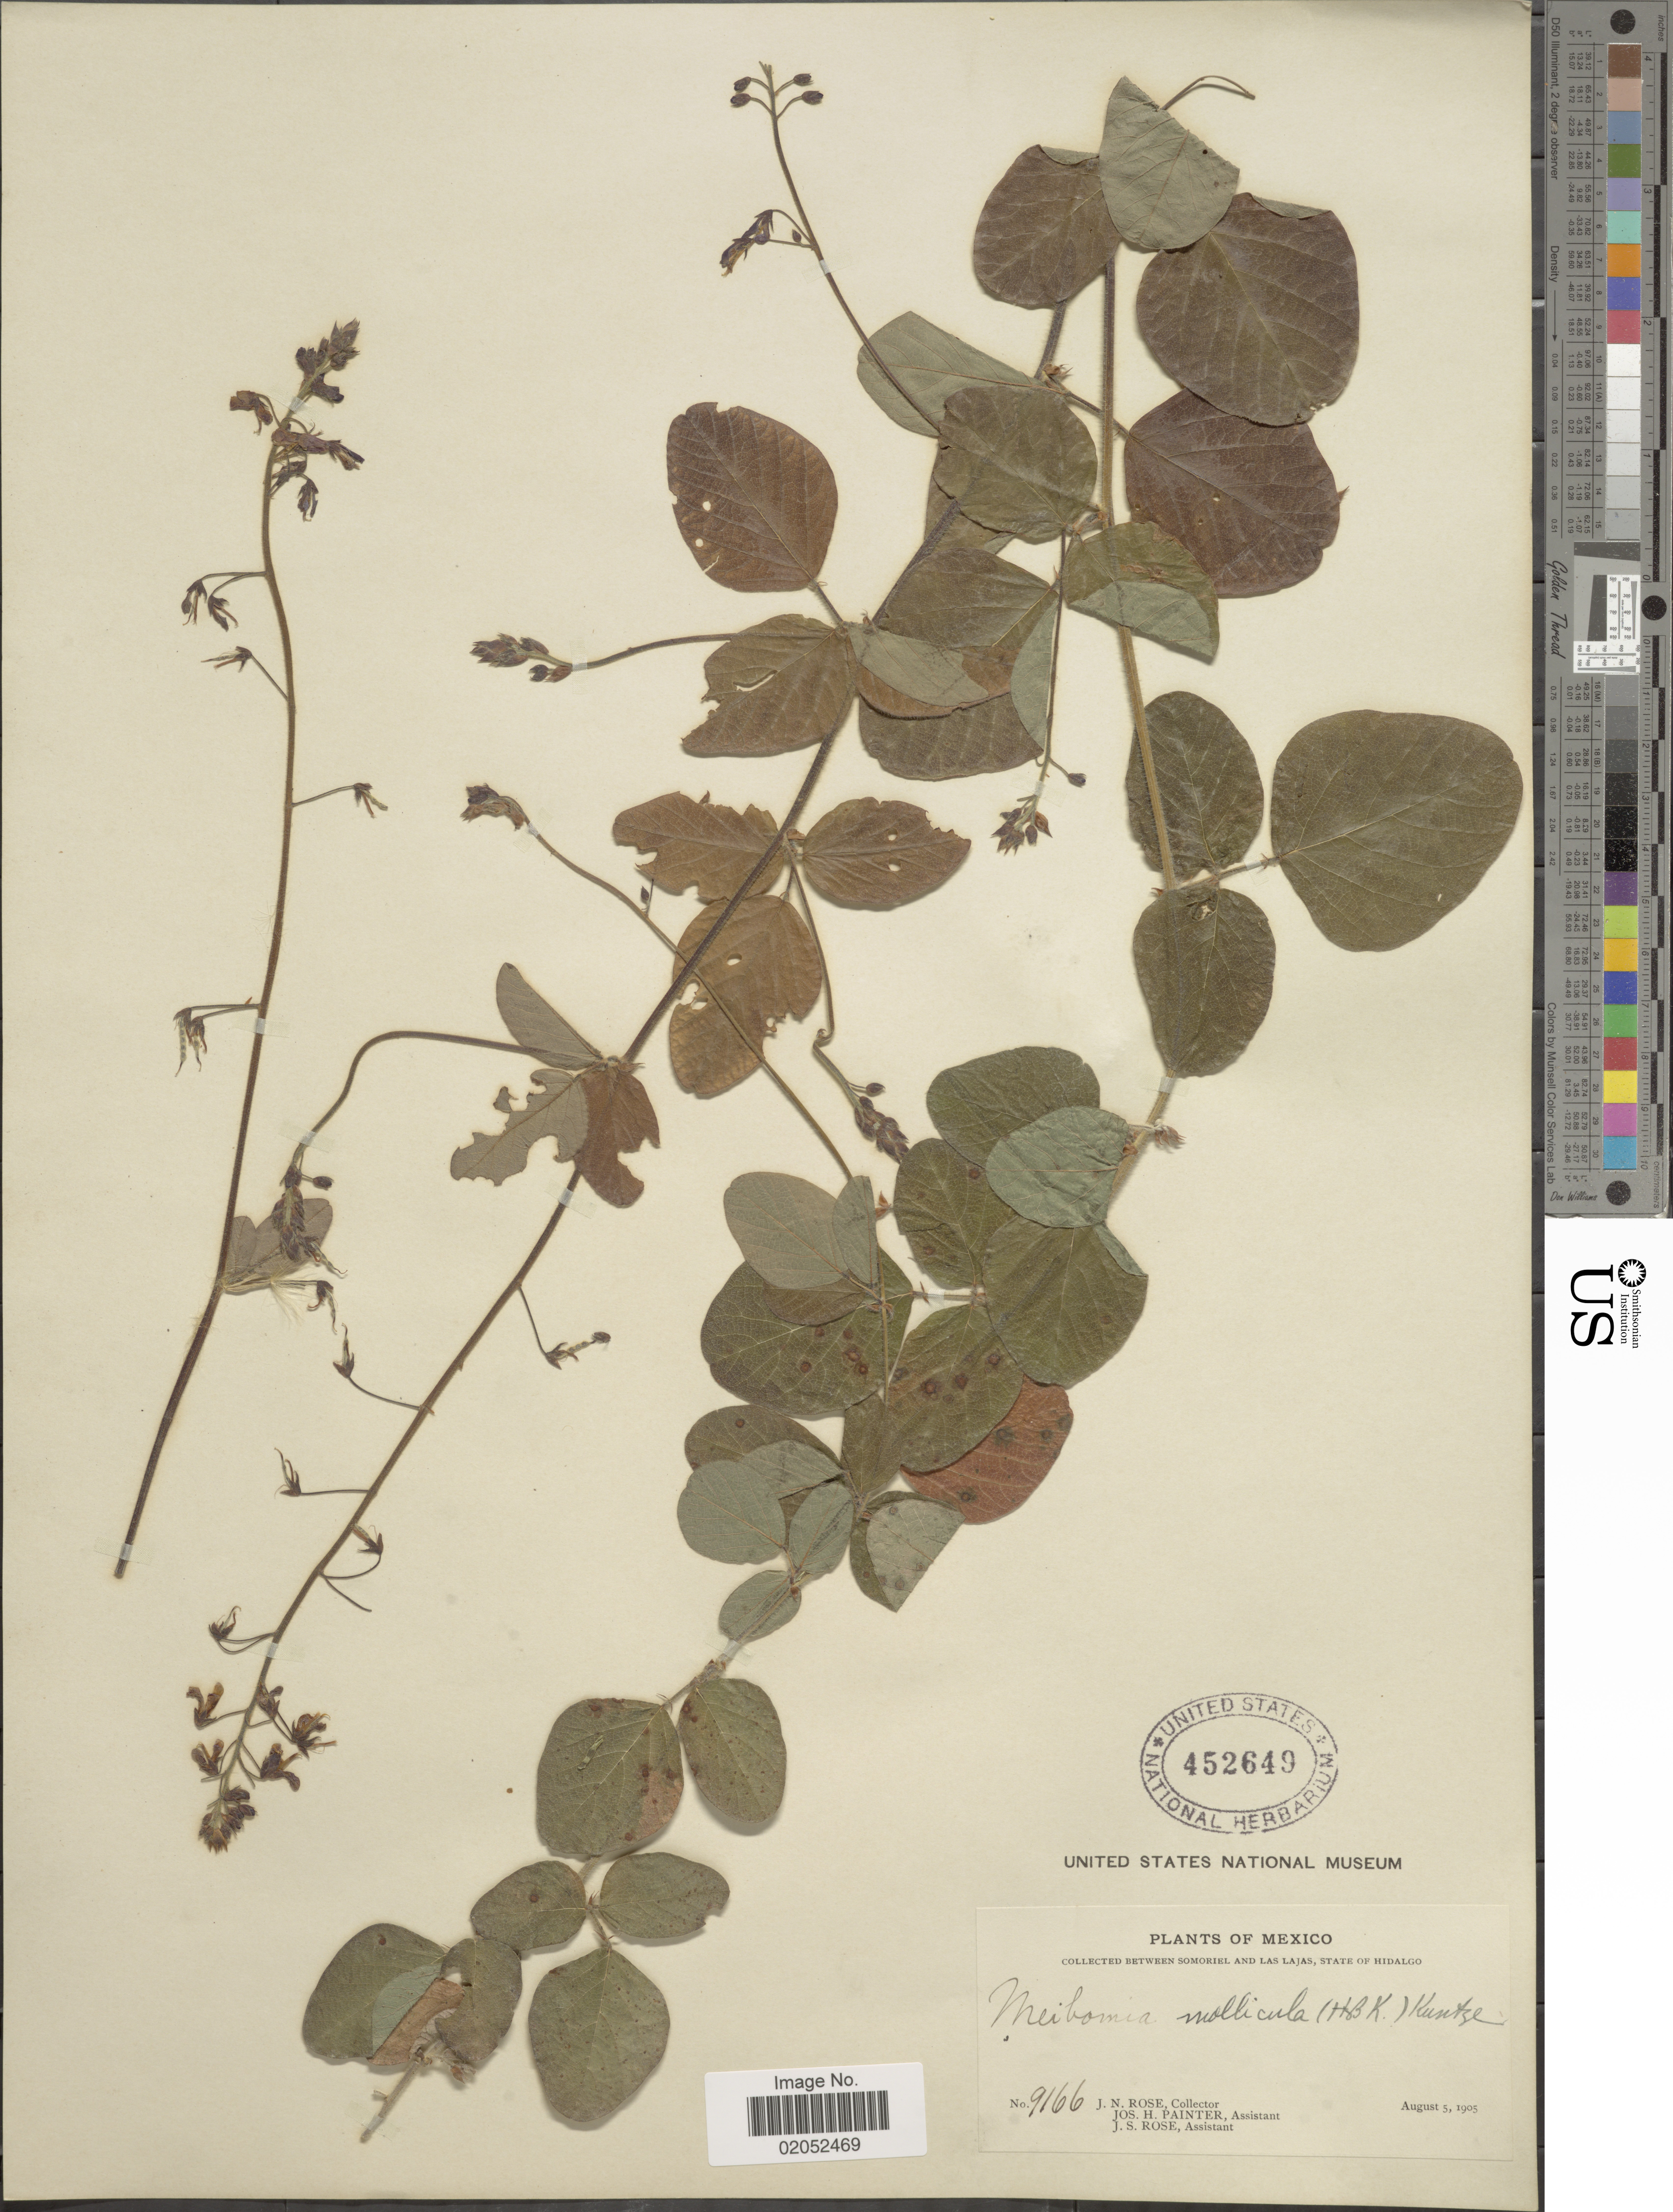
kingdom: Plantae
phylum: Tracheophyta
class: Magnoliopsida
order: Fabales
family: Fabaceae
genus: Desmodium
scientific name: Desmodium molliculum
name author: (Kunth) DC.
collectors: J. N. Rose, J. H. Painter & J. S. Rose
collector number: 9166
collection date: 1905-08-05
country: Mexico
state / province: Hidalgo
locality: Between Somoriel and las Lajas, State of Hidalgo.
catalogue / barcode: US 452649